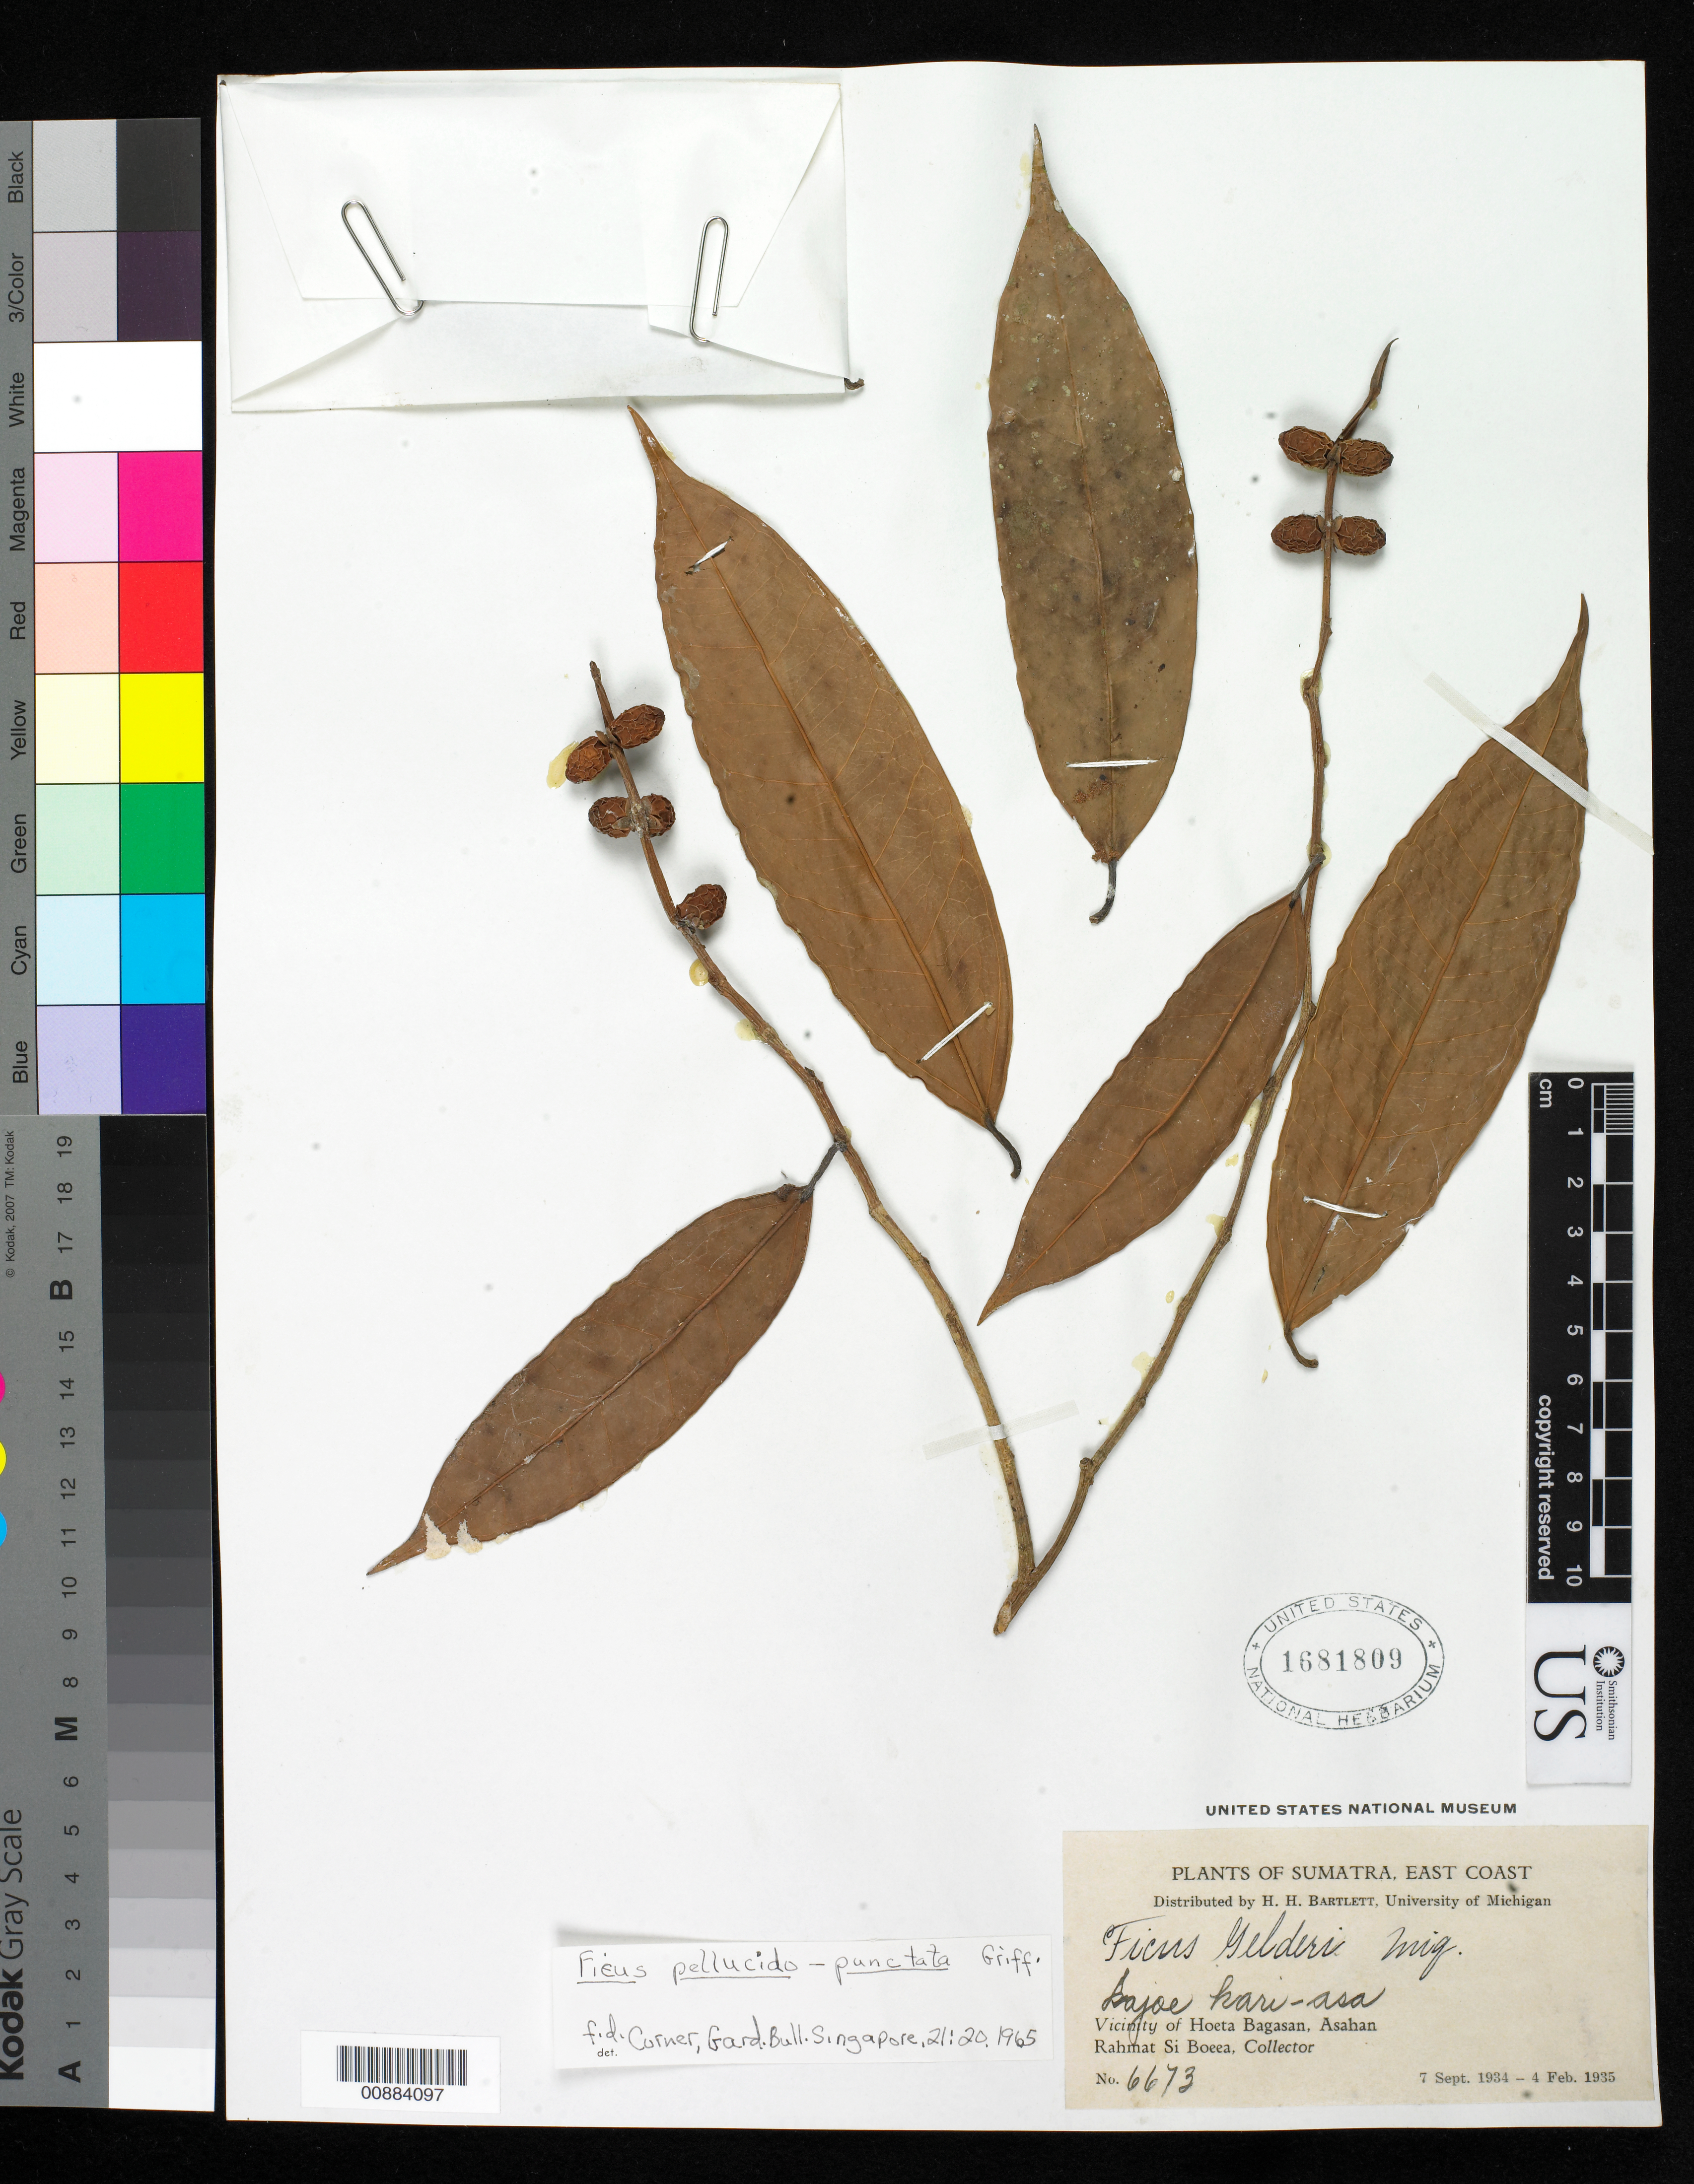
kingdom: Plantae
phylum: Tracheophyta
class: Magnoliopsida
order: Rosales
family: Moraceae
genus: Ficus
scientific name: Ficus pellucido-punctata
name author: Griff.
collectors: Rahmat Si Boeea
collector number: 6673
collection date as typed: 07 Sep 1934 to 04 Feb 1935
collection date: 1934-09-07/1935-02-04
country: Indonesia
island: Sumatra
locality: E coast, vicinity of Hoeta Bagasan, Ashan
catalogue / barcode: US 1681809